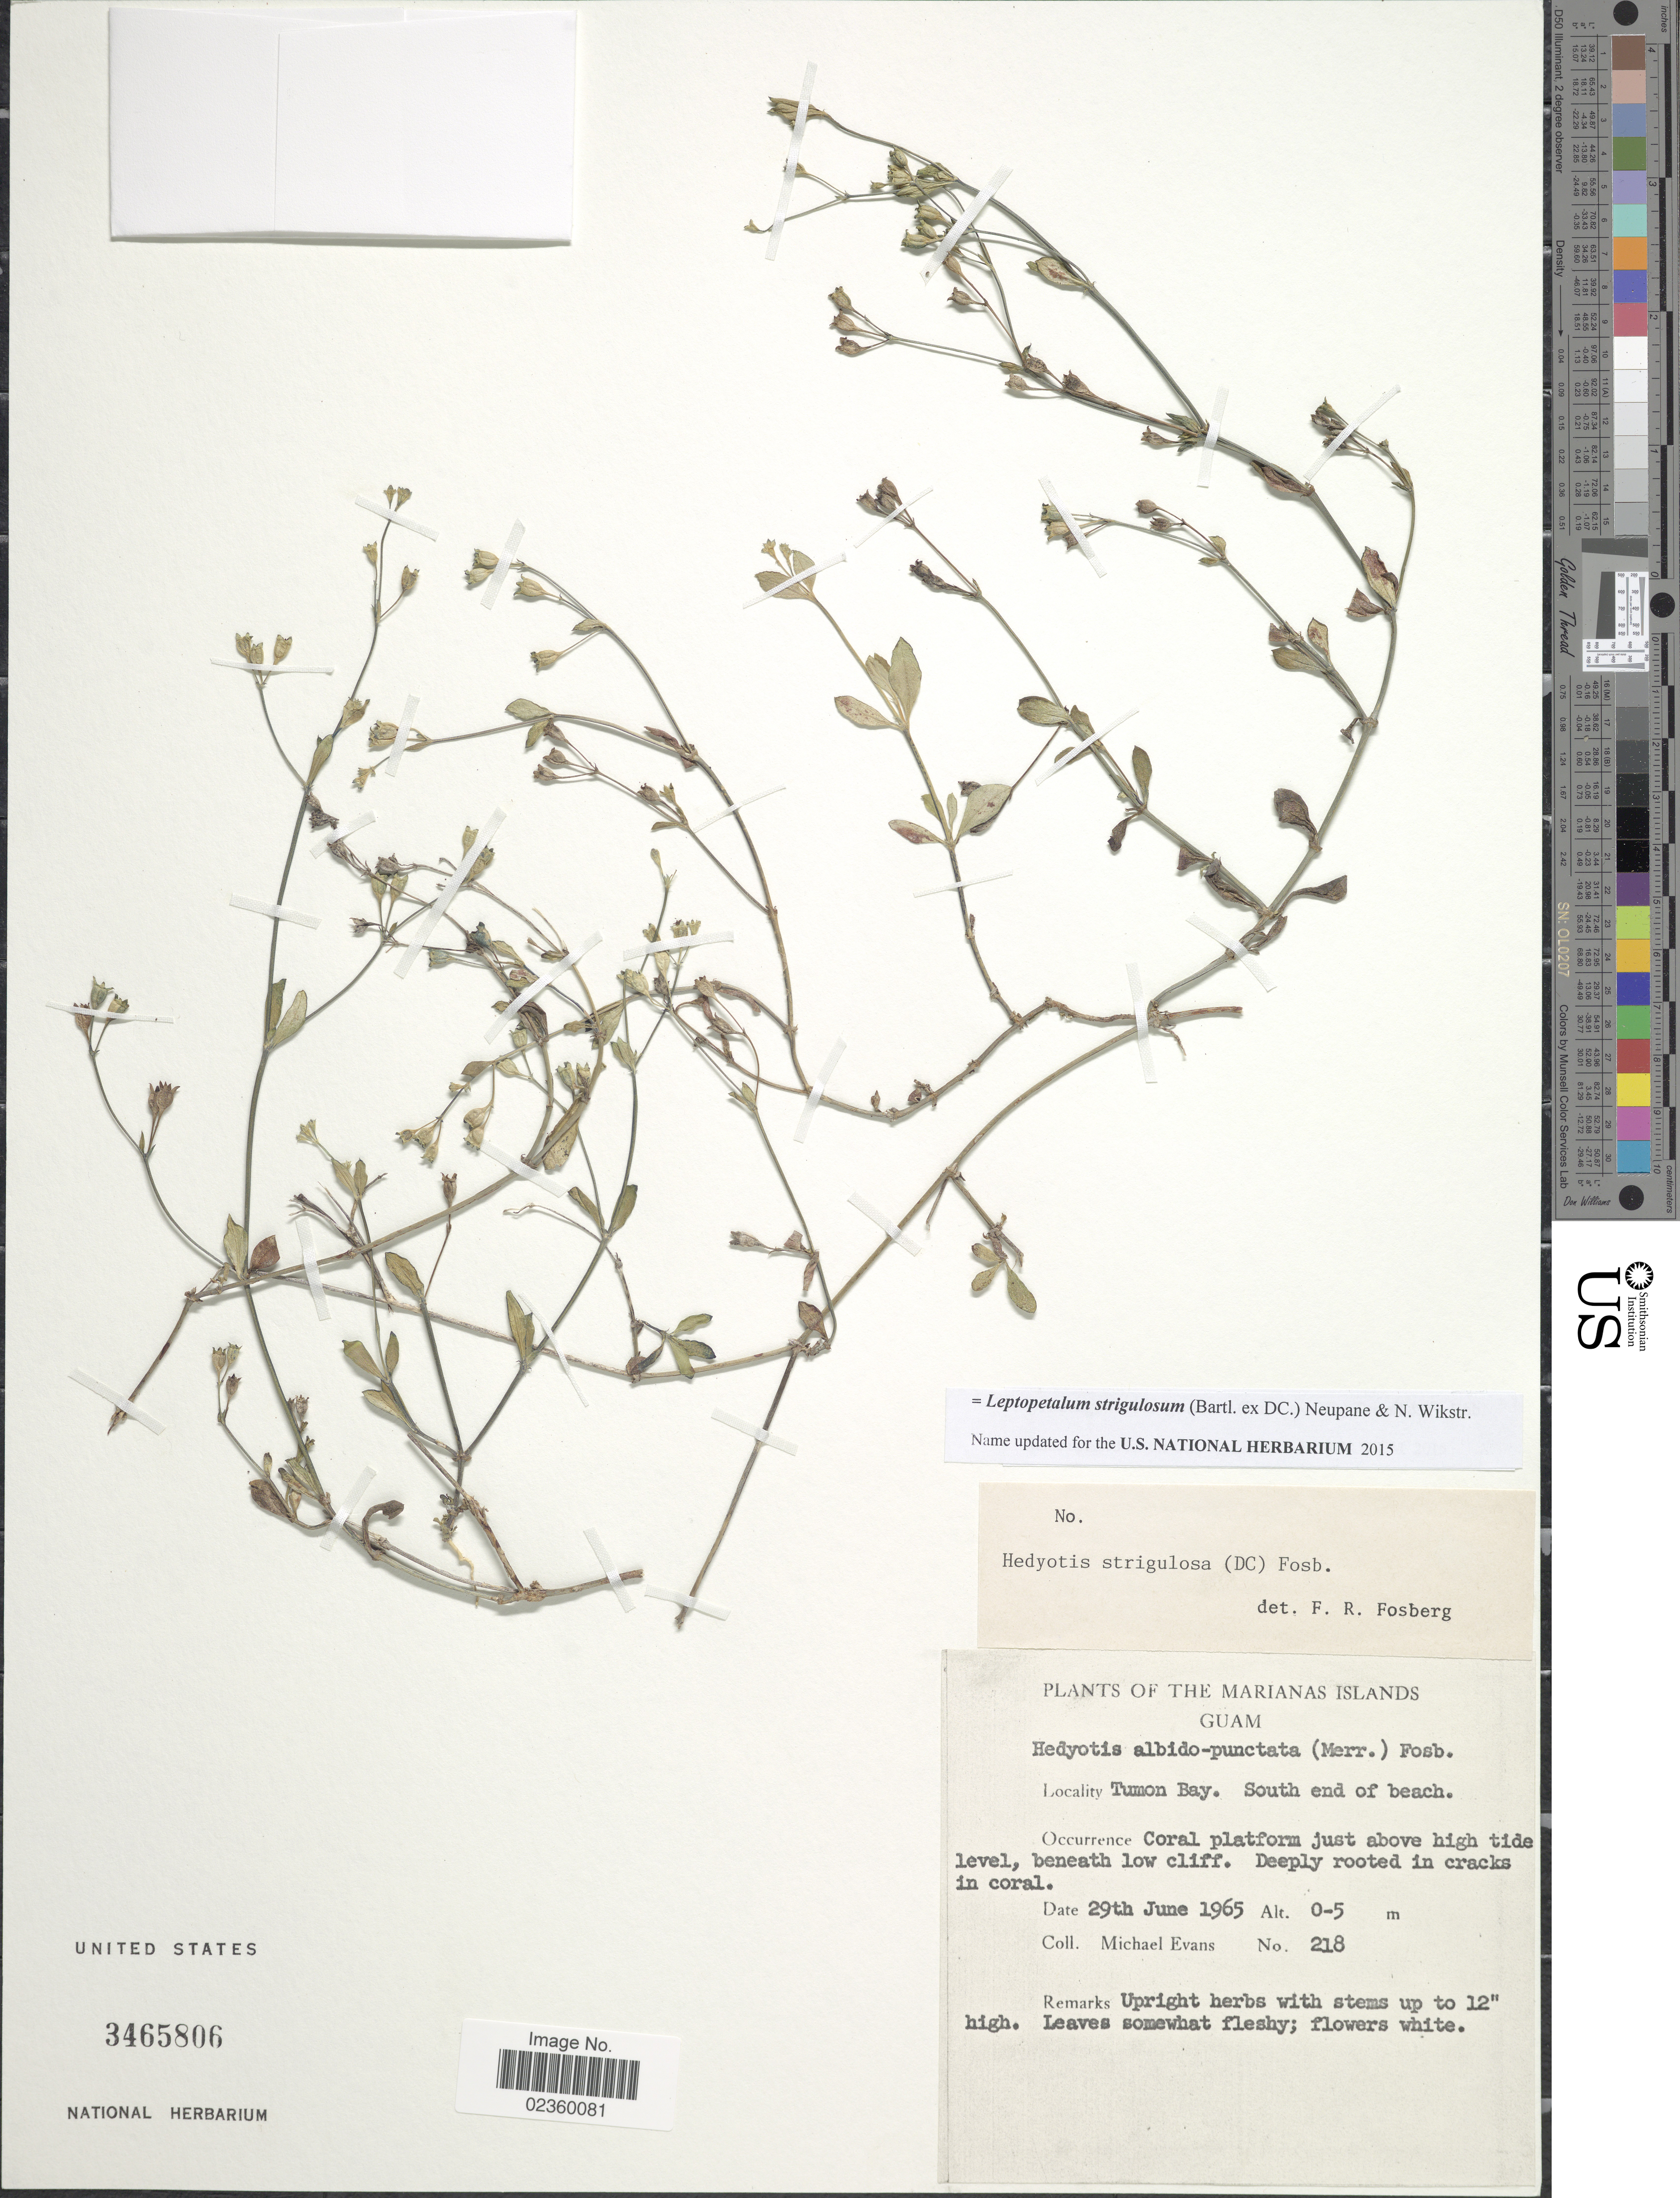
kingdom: Plantae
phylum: Tracheophyta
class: Magnoliopsida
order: Gentianales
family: Rubiaceae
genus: Leptopetalum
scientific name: Leptopetalum strigulosum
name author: (Bartl. ex DC.) Neupane & N. Wikstr.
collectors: M. Evans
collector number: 218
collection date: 1965-06-29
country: Guam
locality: The Marianas Islands. Tumon Bay. South end of beach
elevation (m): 0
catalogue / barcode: US 3465806